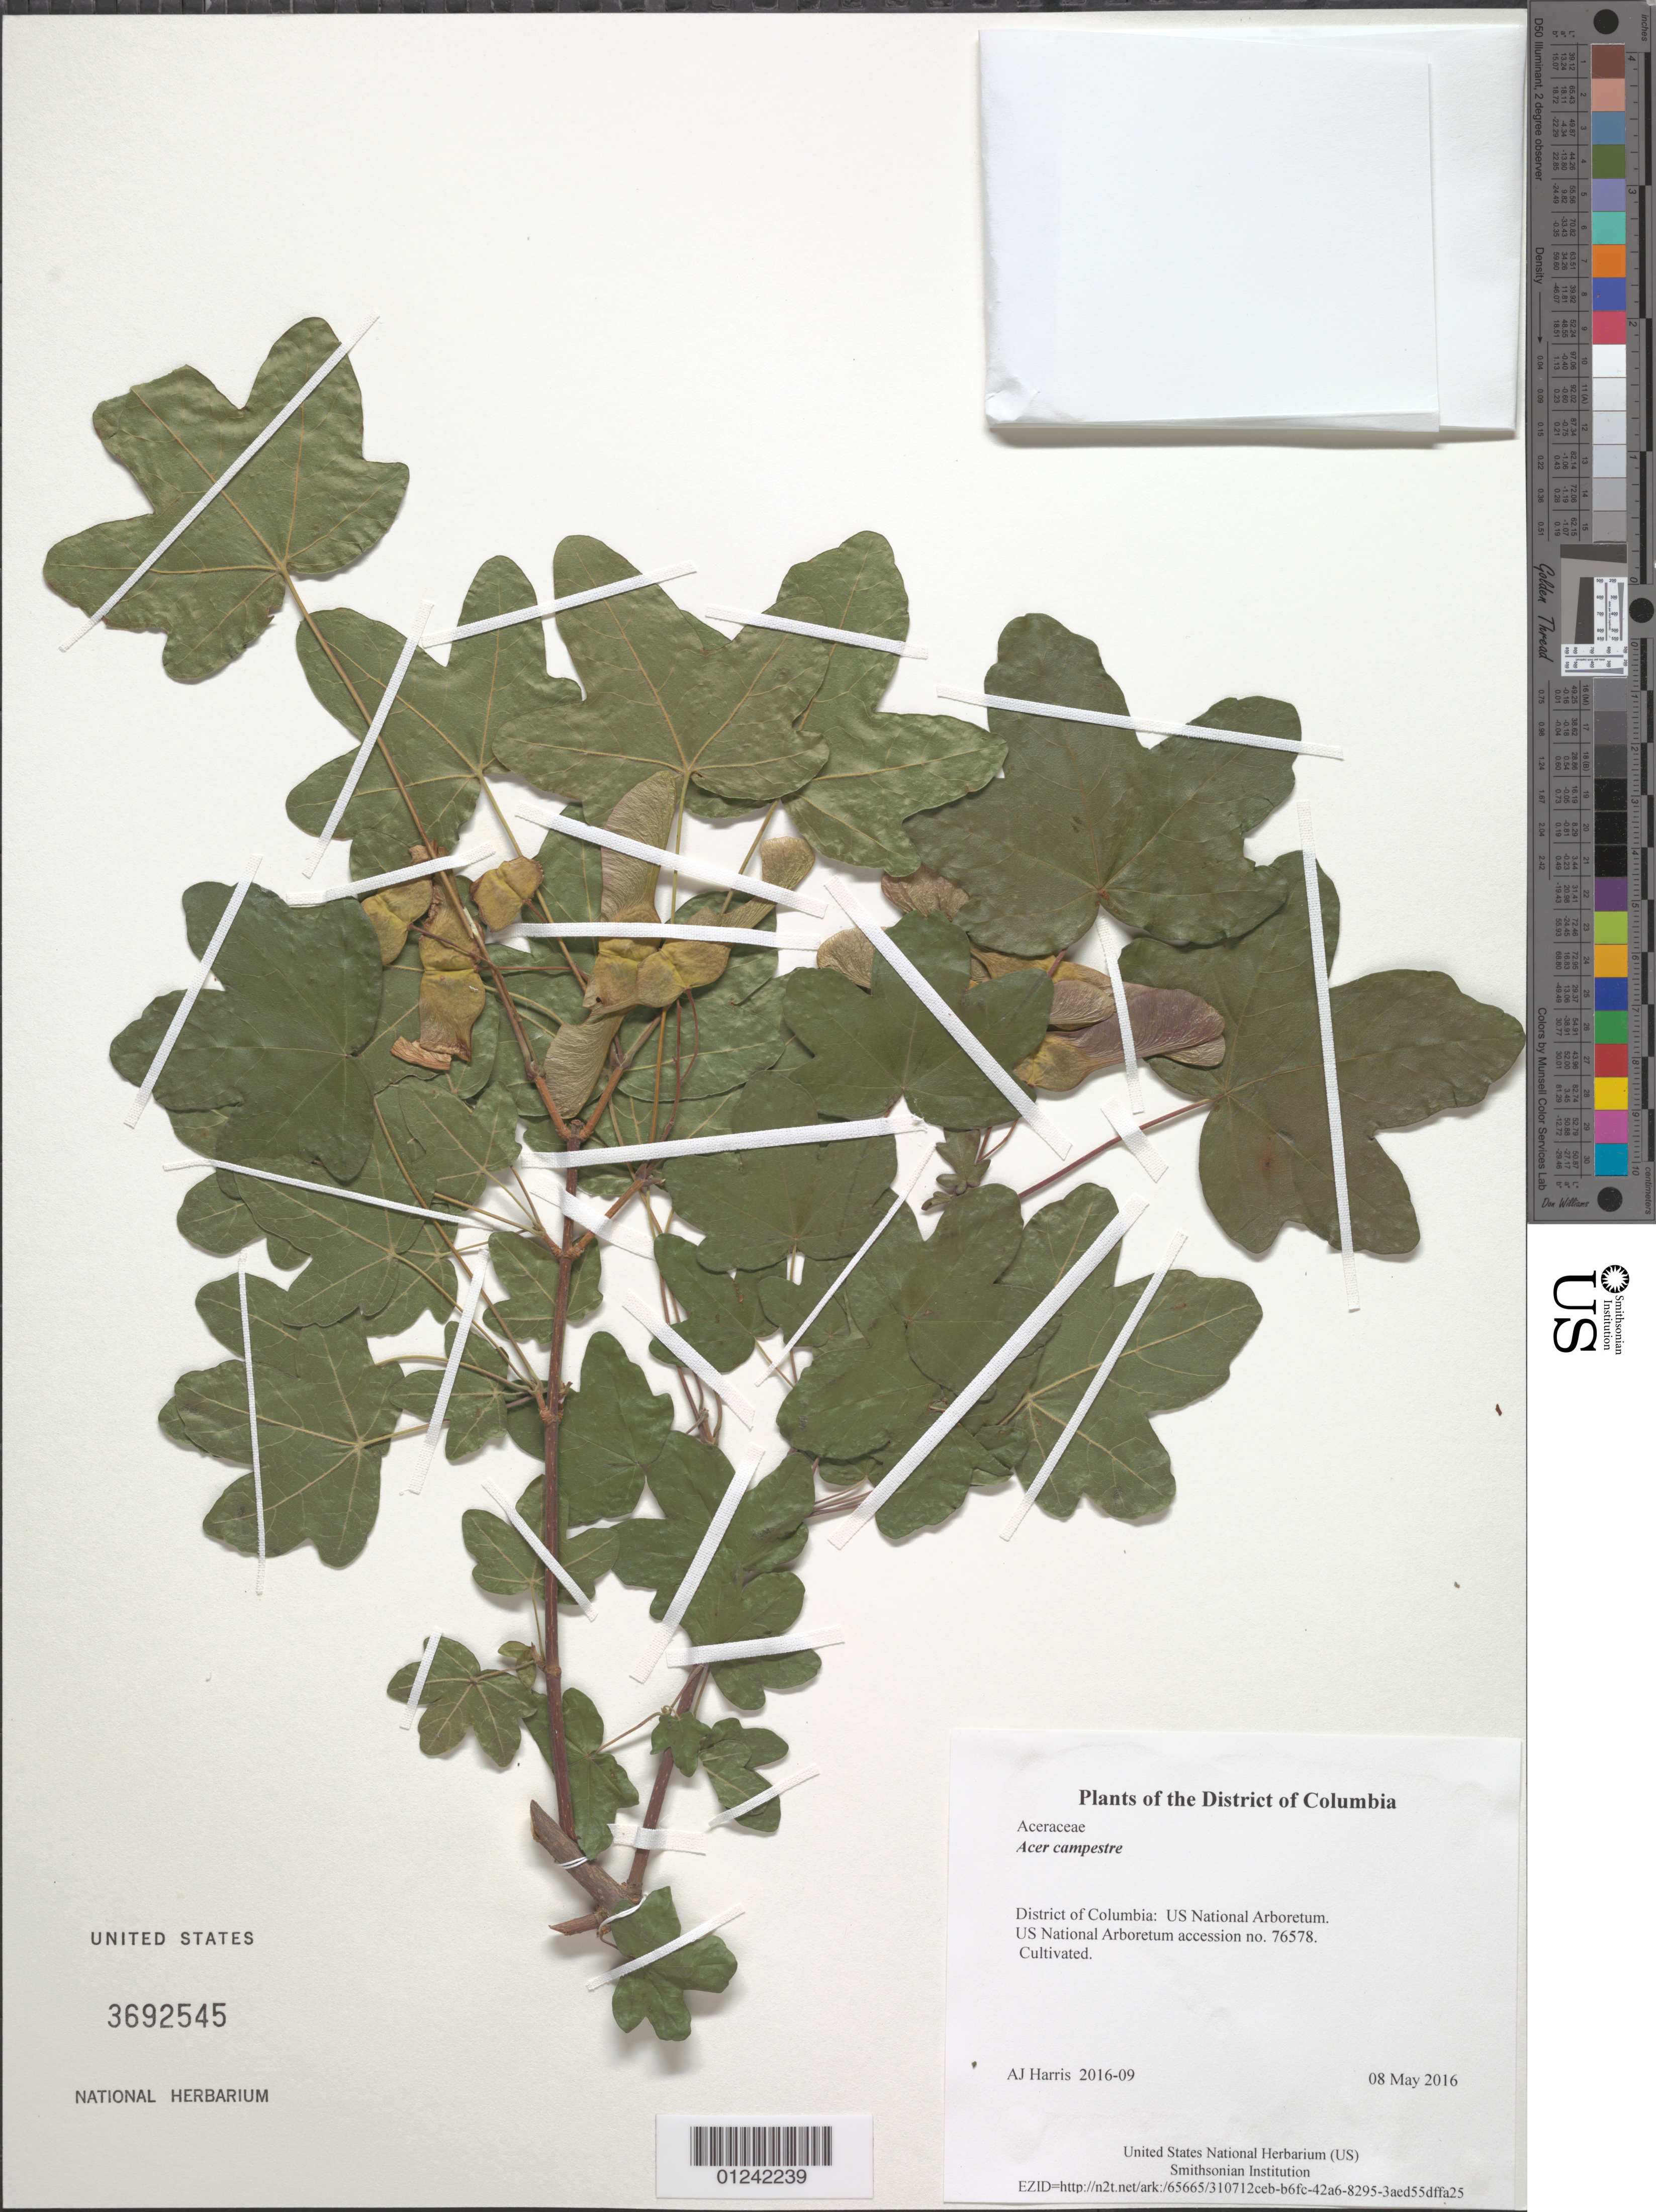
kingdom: Plantae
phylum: Tracheophyta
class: Magnoliopsida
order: Sapindales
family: Sapindaceae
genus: Acer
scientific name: Acer campestre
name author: L.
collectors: A. J. Harris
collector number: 2016-09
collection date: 2016-05-08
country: United States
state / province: District of Columbia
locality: US National Arboretum.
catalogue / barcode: US 3692545